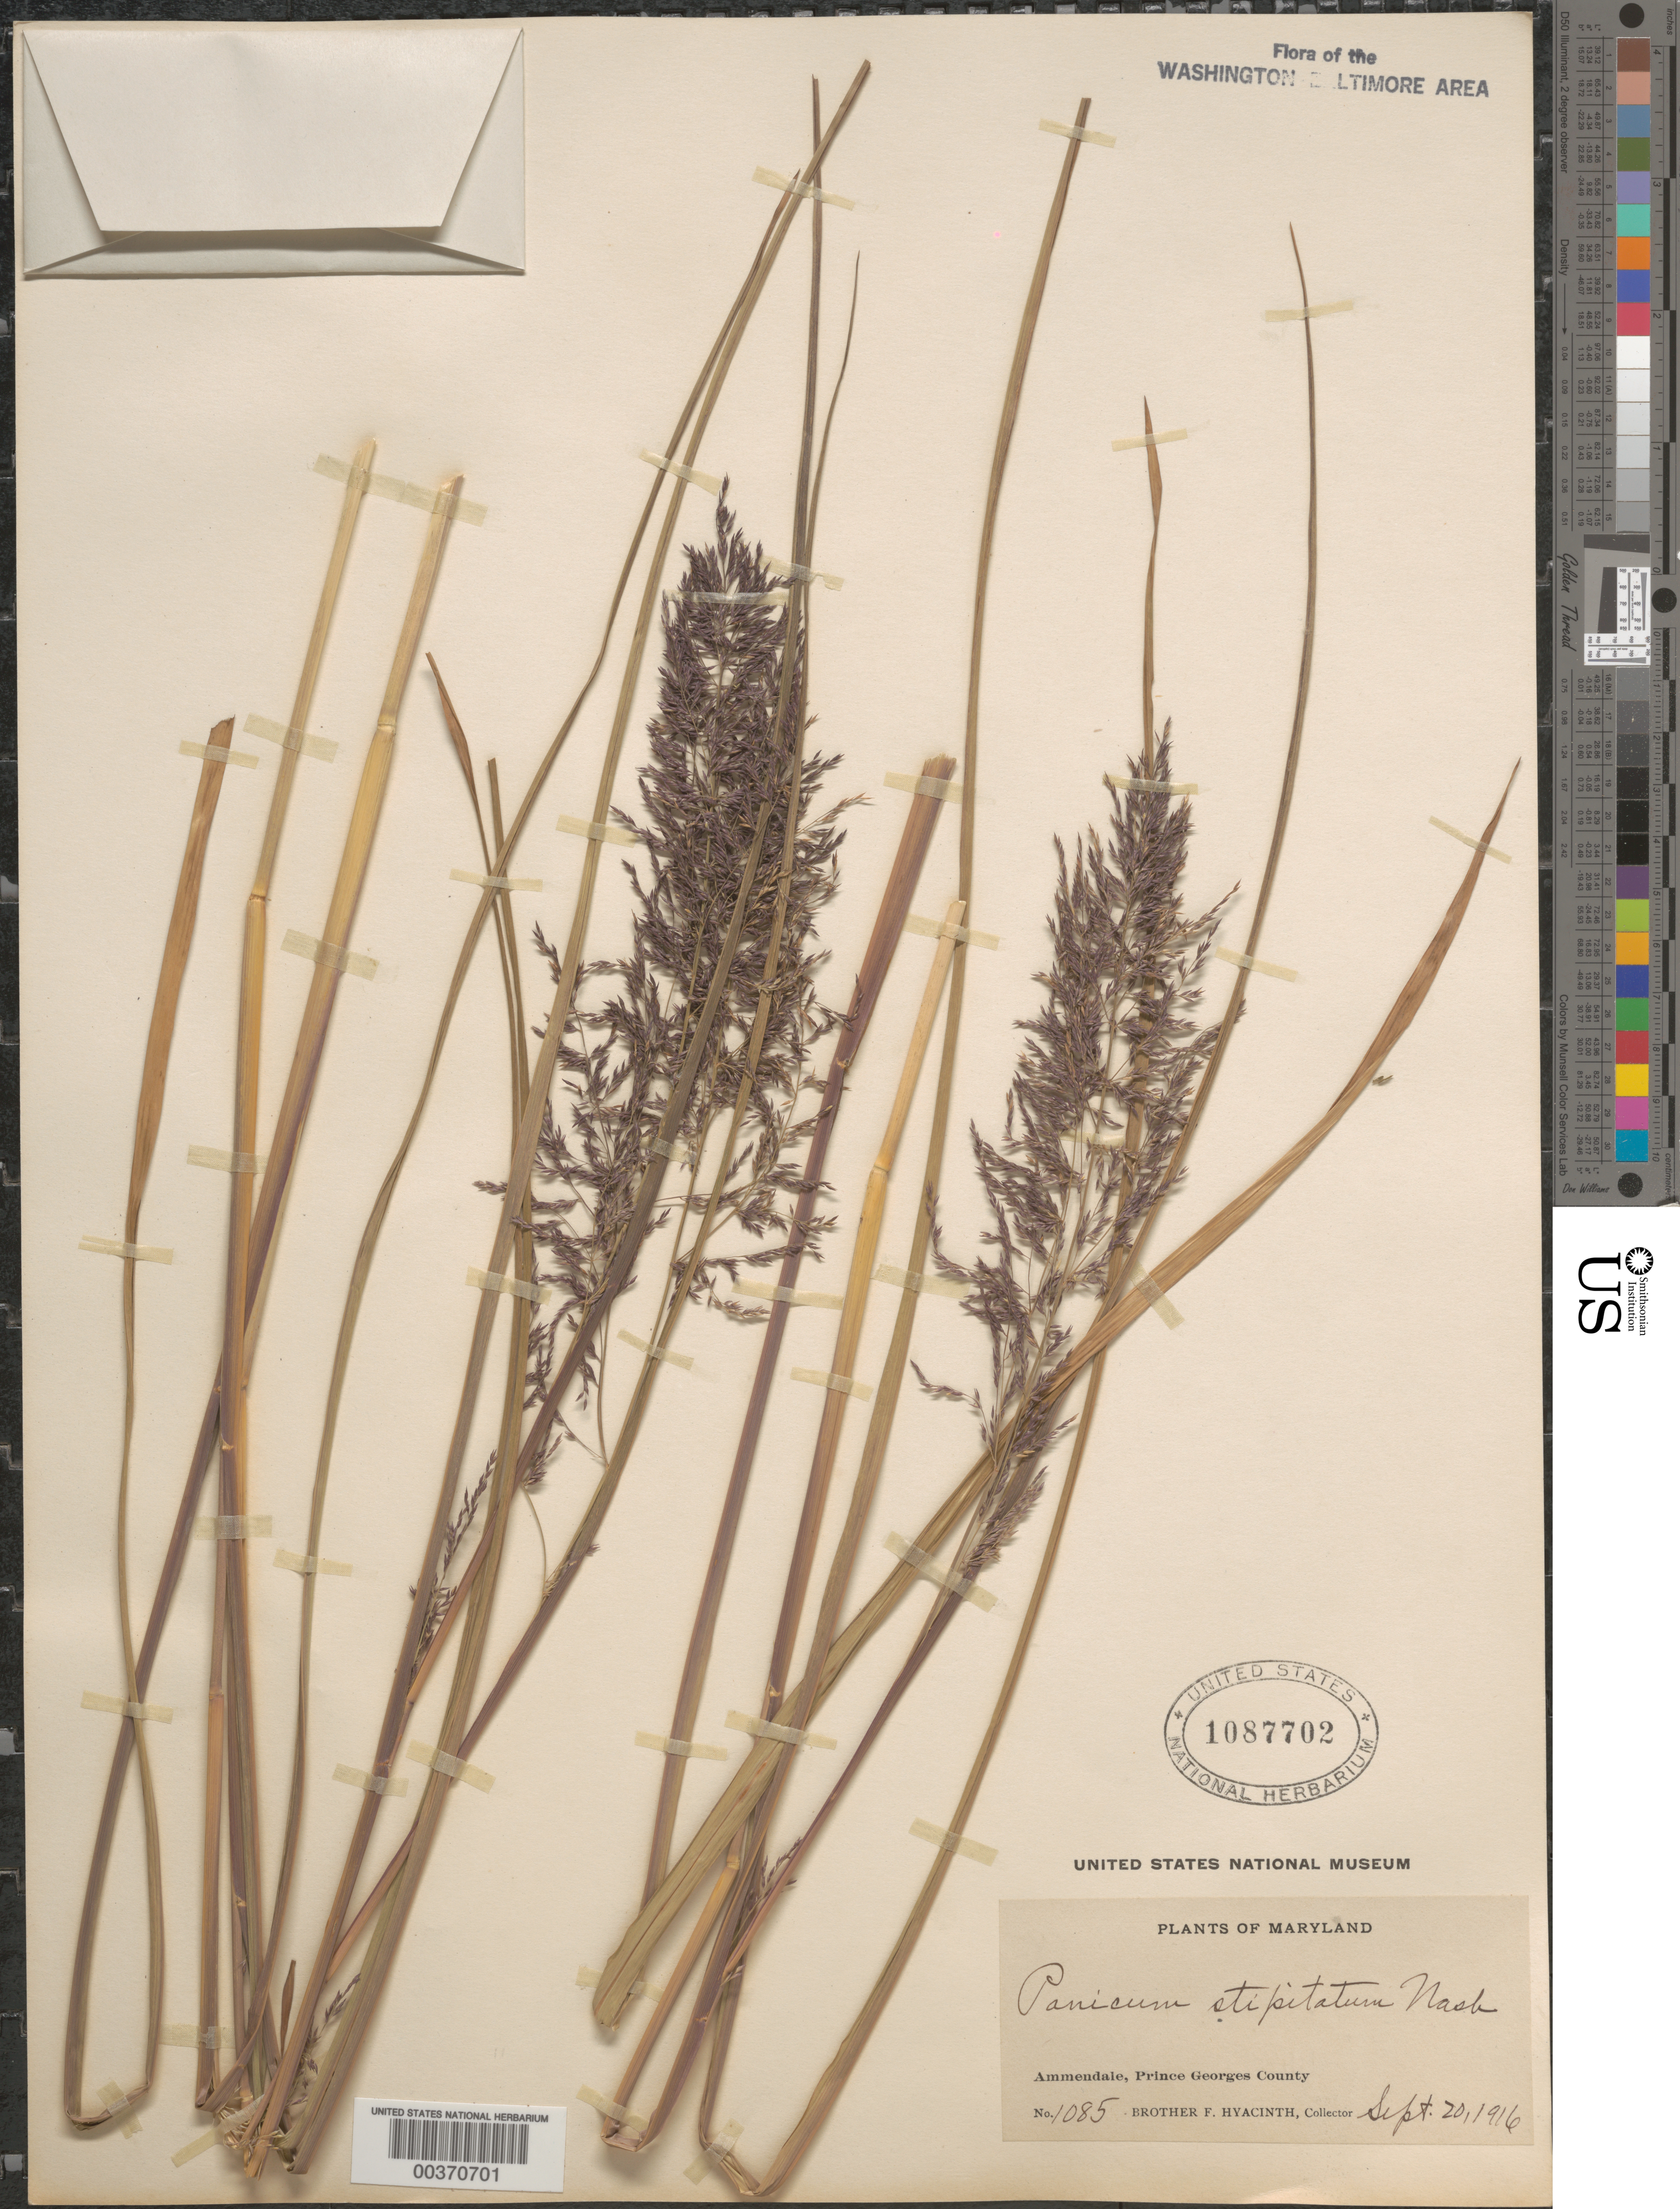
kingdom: Plantae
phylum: Tracheophyta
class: Liliopsida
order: Poales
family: Poaceae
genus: Coleataenia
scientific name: Coleataenia rigidula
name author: (Bosc ex Nees) LeBlond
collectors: F. Hyacinth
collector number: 1085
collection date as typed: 20 Sep 1916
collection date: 1916-09-20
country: United States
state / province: Maryland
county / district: Prince George's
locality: Ammendale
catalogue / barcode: US 1087702